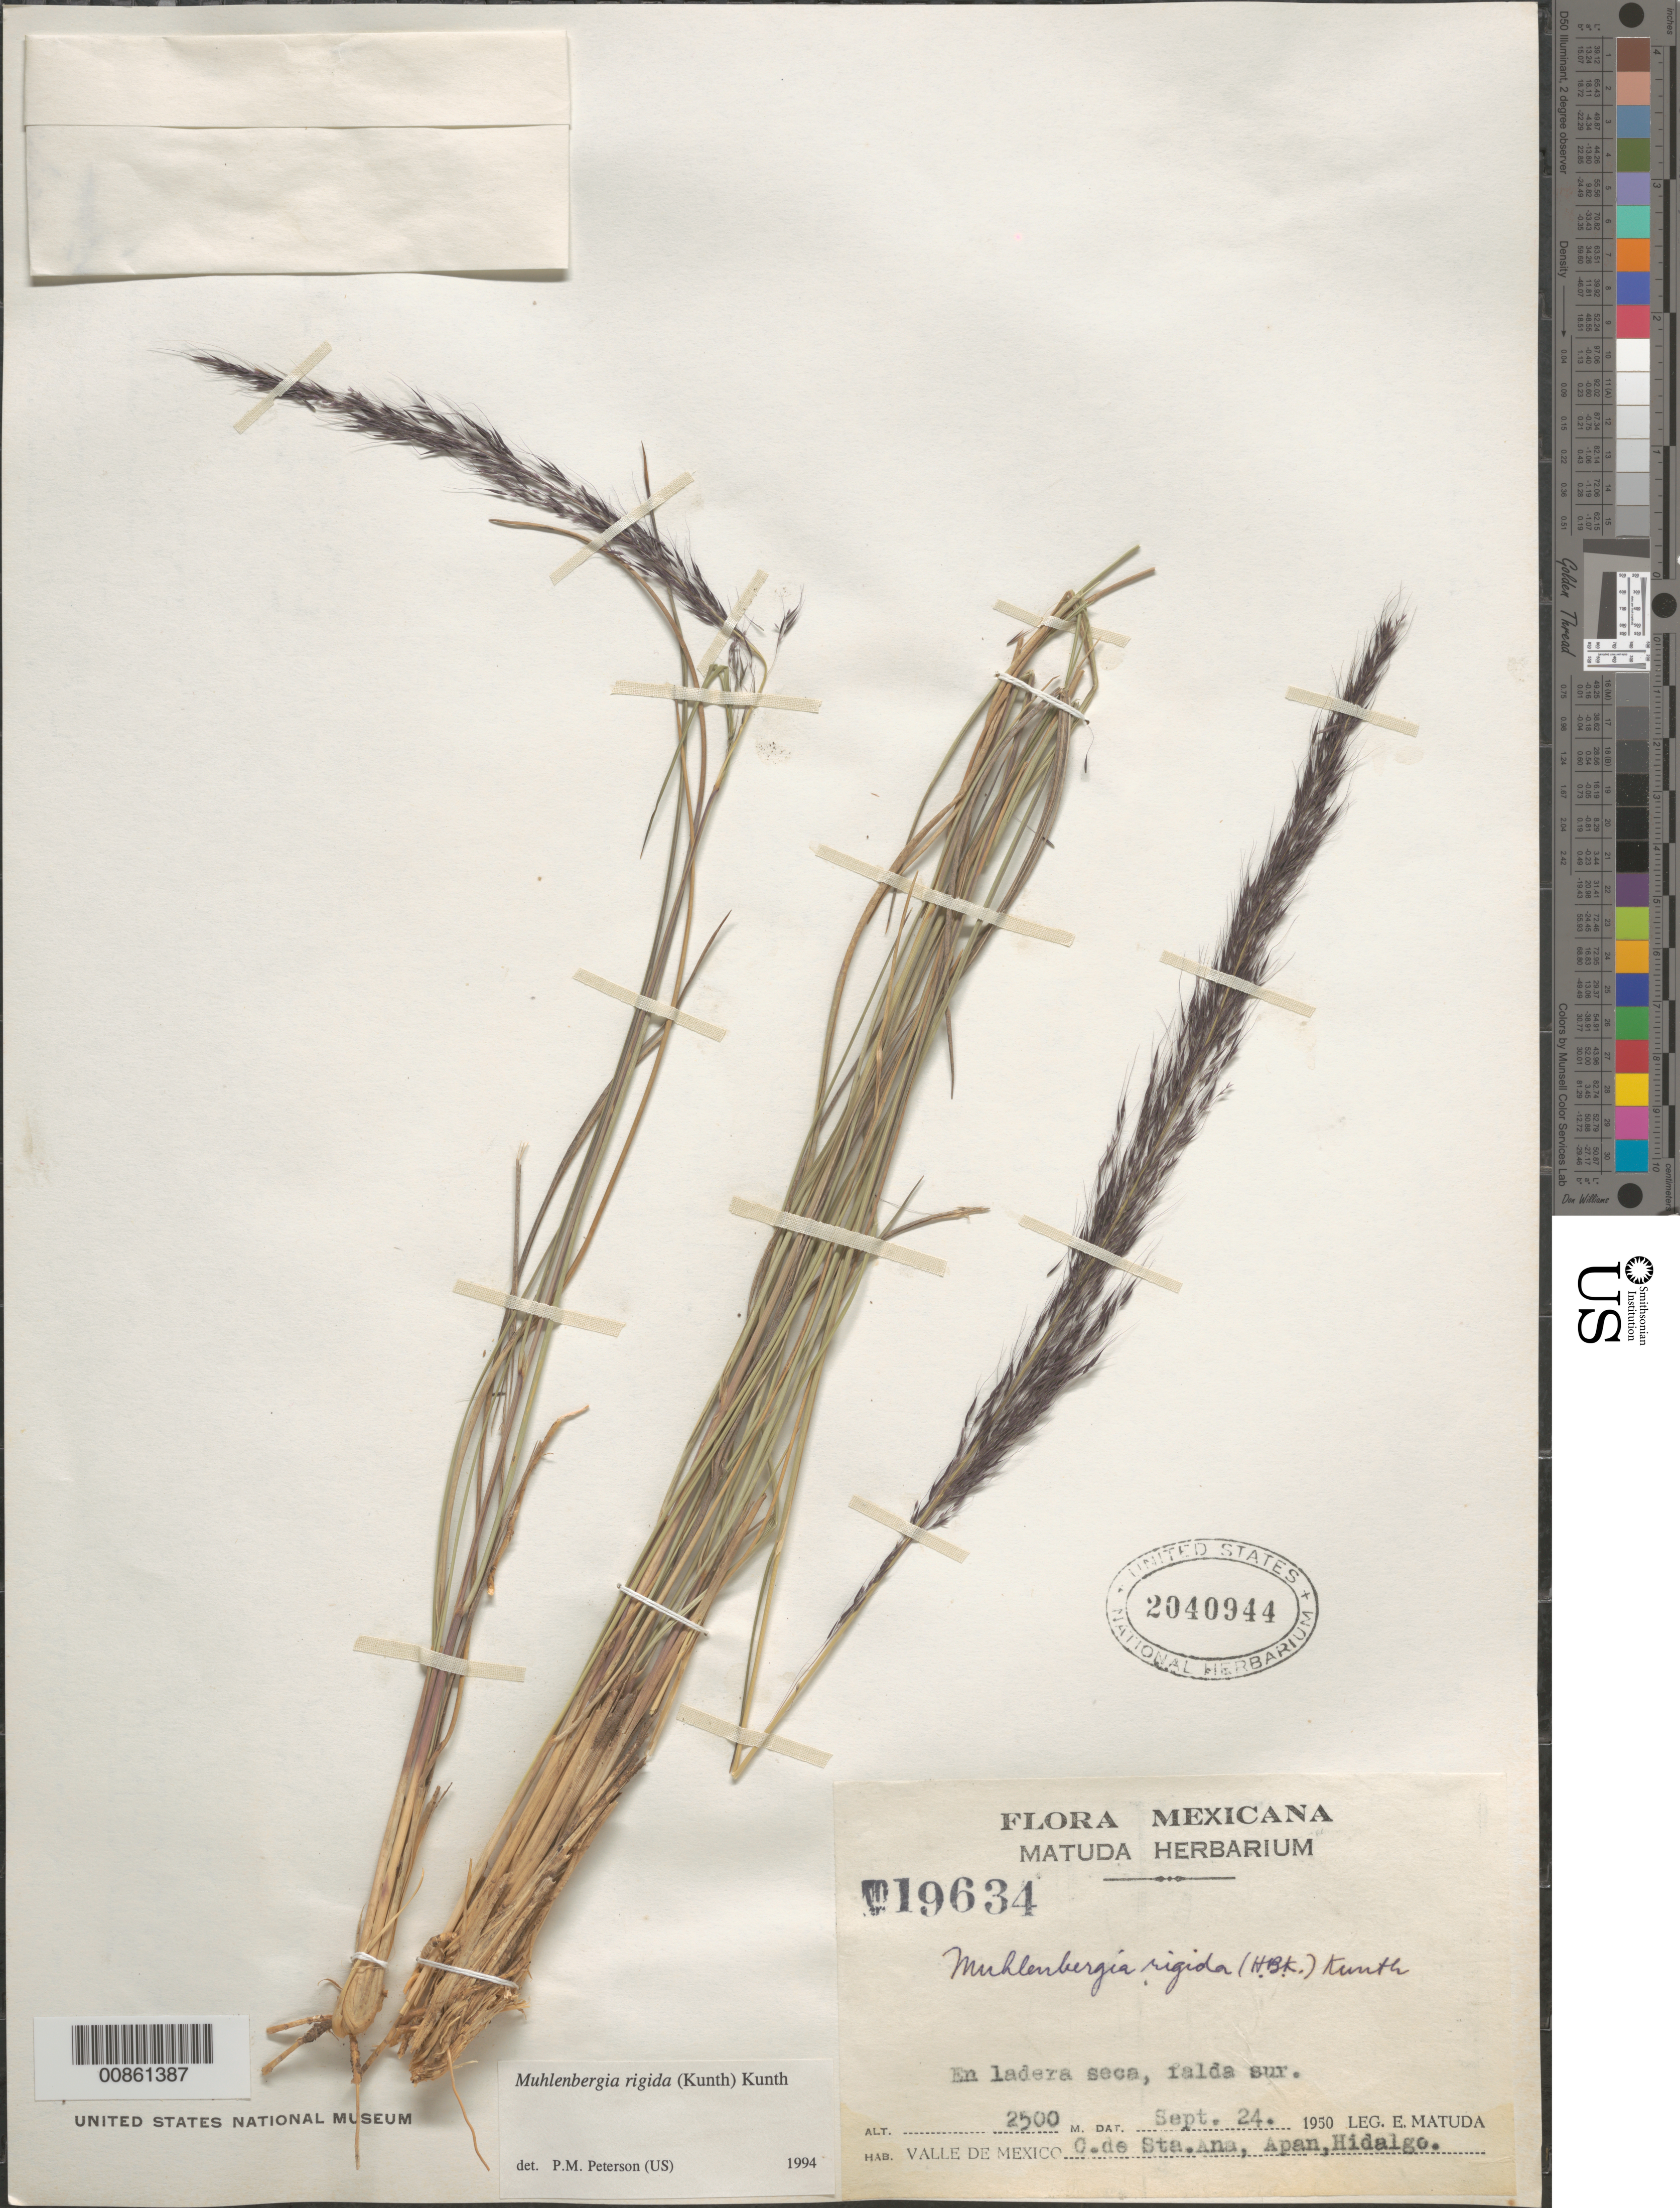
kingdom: Plantae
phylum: Tracheophyta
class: Liliopsida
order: Poales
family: Poaceae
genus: Muhlenbergia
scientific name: Muhlenbergia rigida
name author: (Kunth) Kunth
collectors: E. Matuda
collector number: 19634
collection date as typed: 24 Sep 1950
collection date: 1950-09-24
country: Mexico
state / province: Hidalgo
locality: Cerro Sta. Ana, Apan, Hgo.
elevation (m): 2500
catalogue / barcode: US 2040944